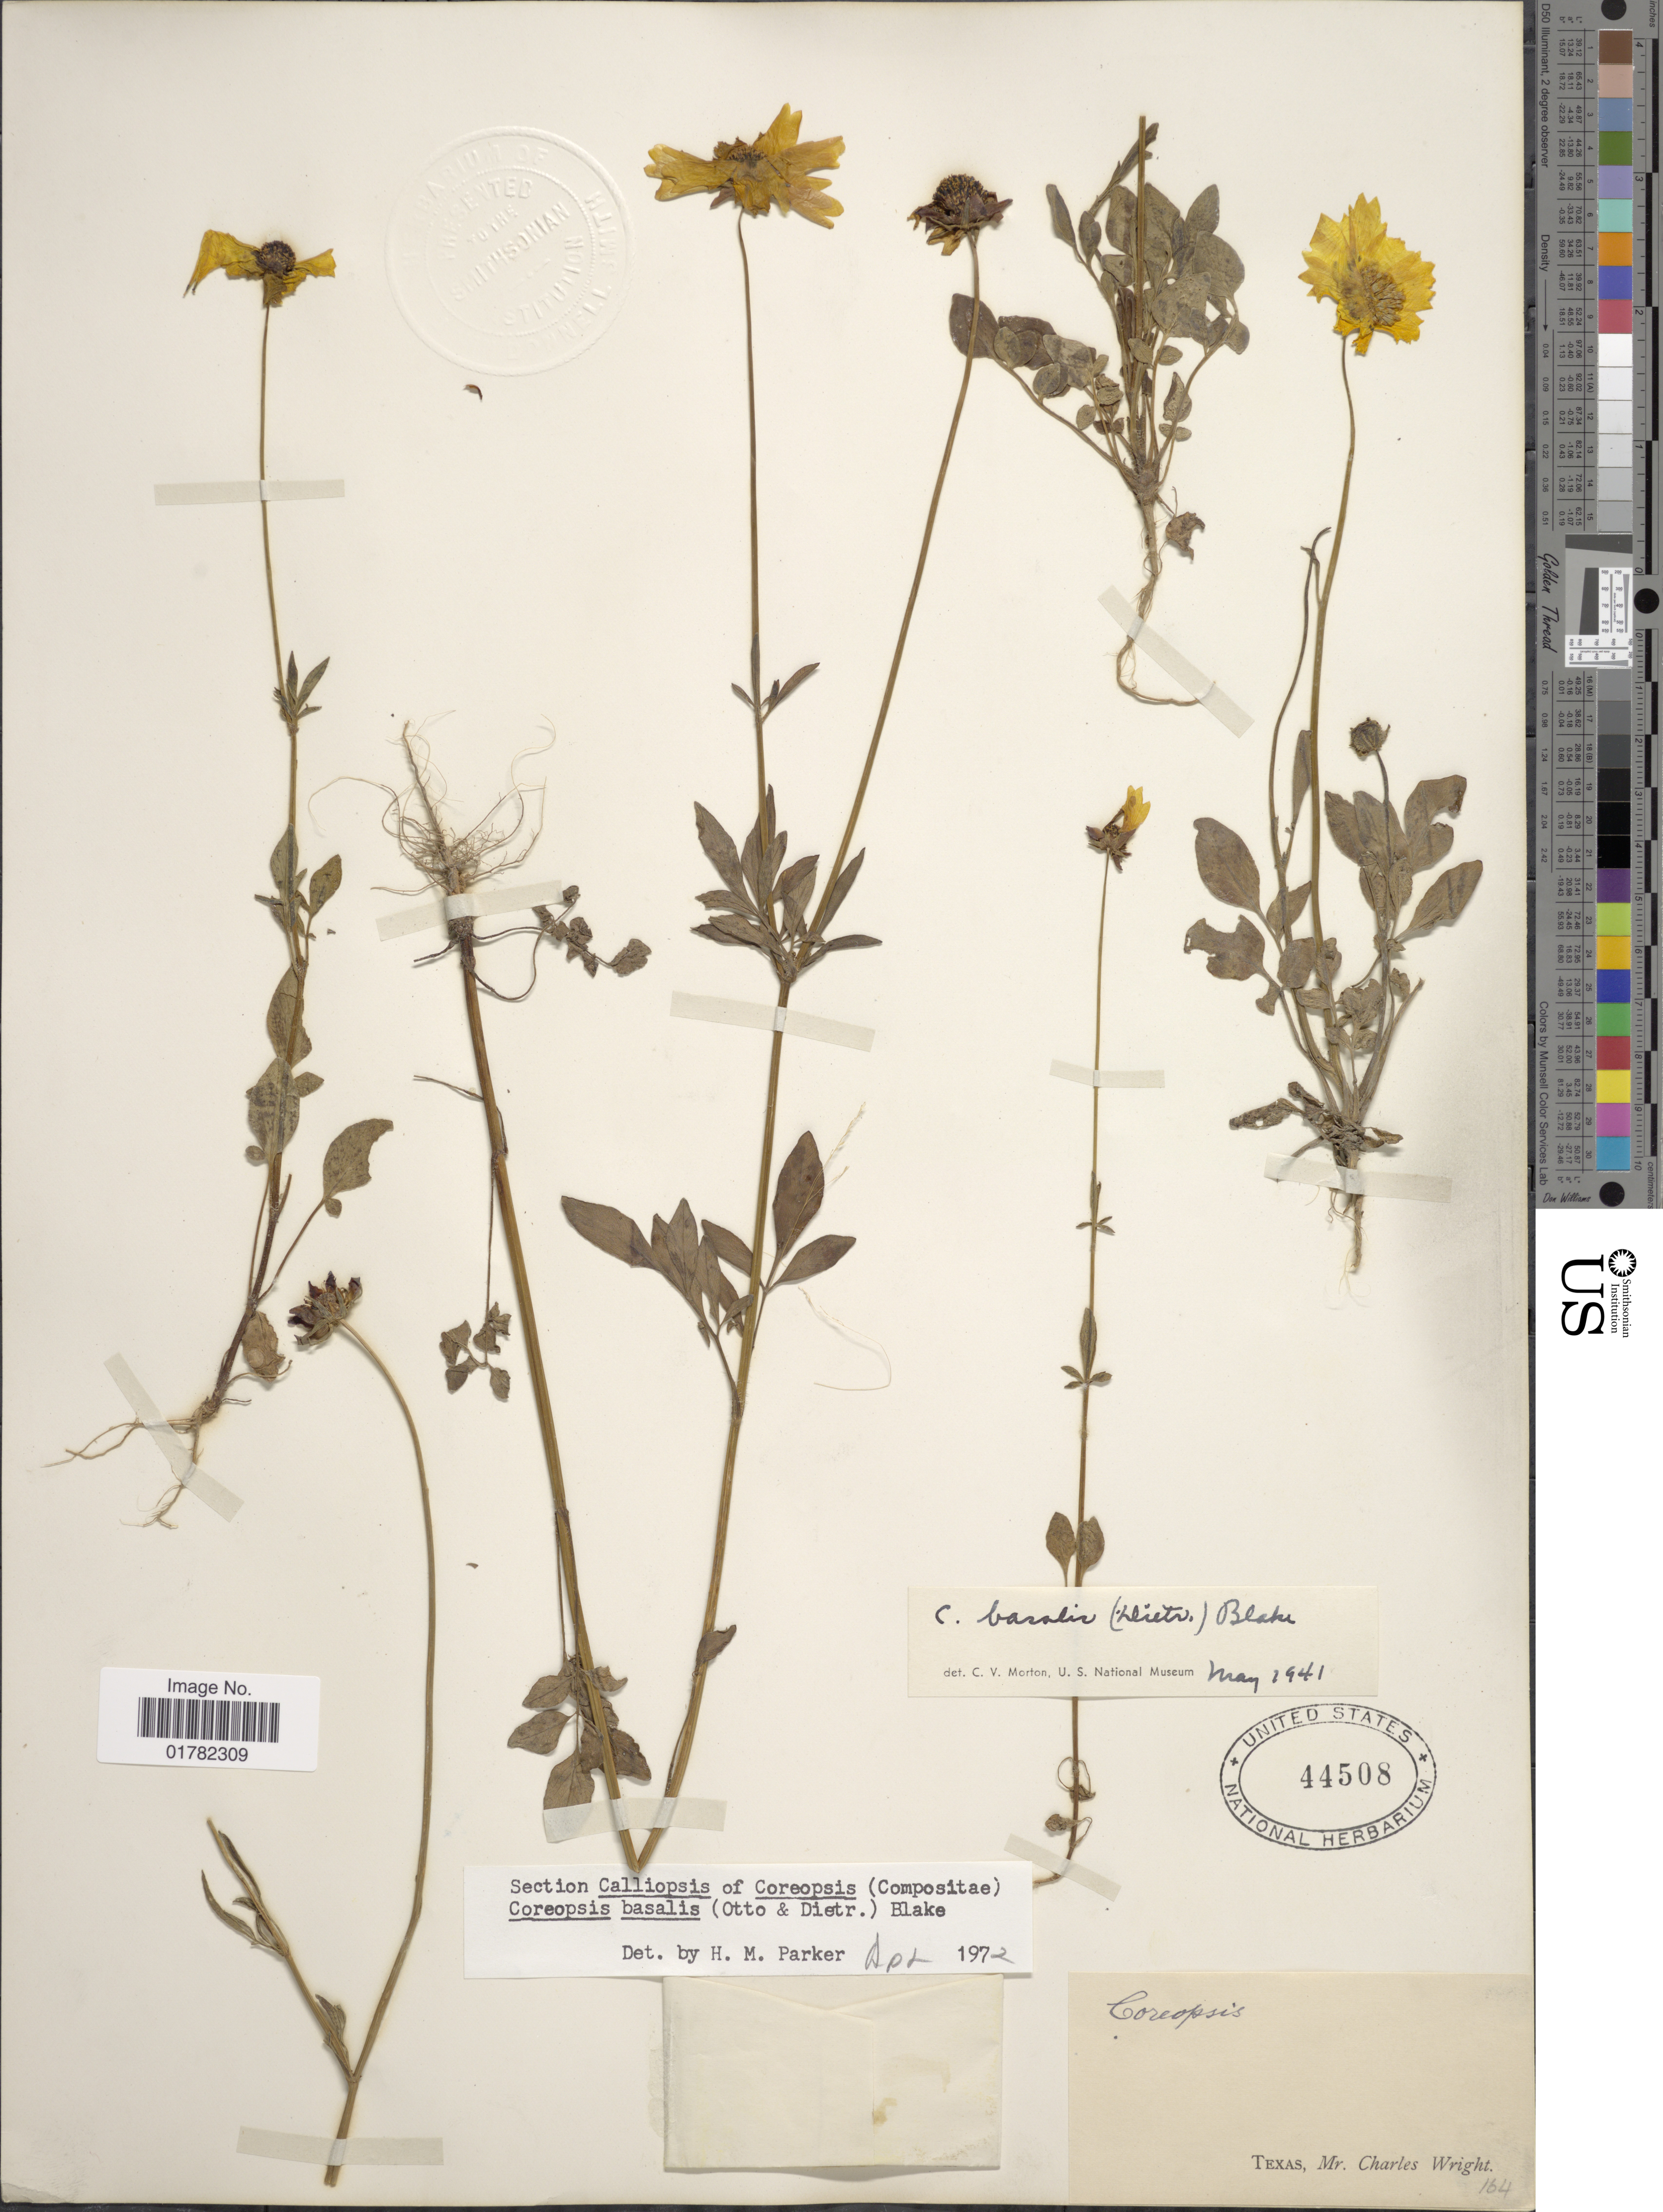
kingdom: Plantae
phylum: Tracheophyta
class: Magnoliopsida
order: Asterales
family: Asteraceae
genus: Coreopsis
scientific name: Coreopsis basalis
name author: S.F. Blake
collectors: C. H. Wright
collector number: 134?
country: United States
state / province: Texas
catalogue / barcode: US 44508